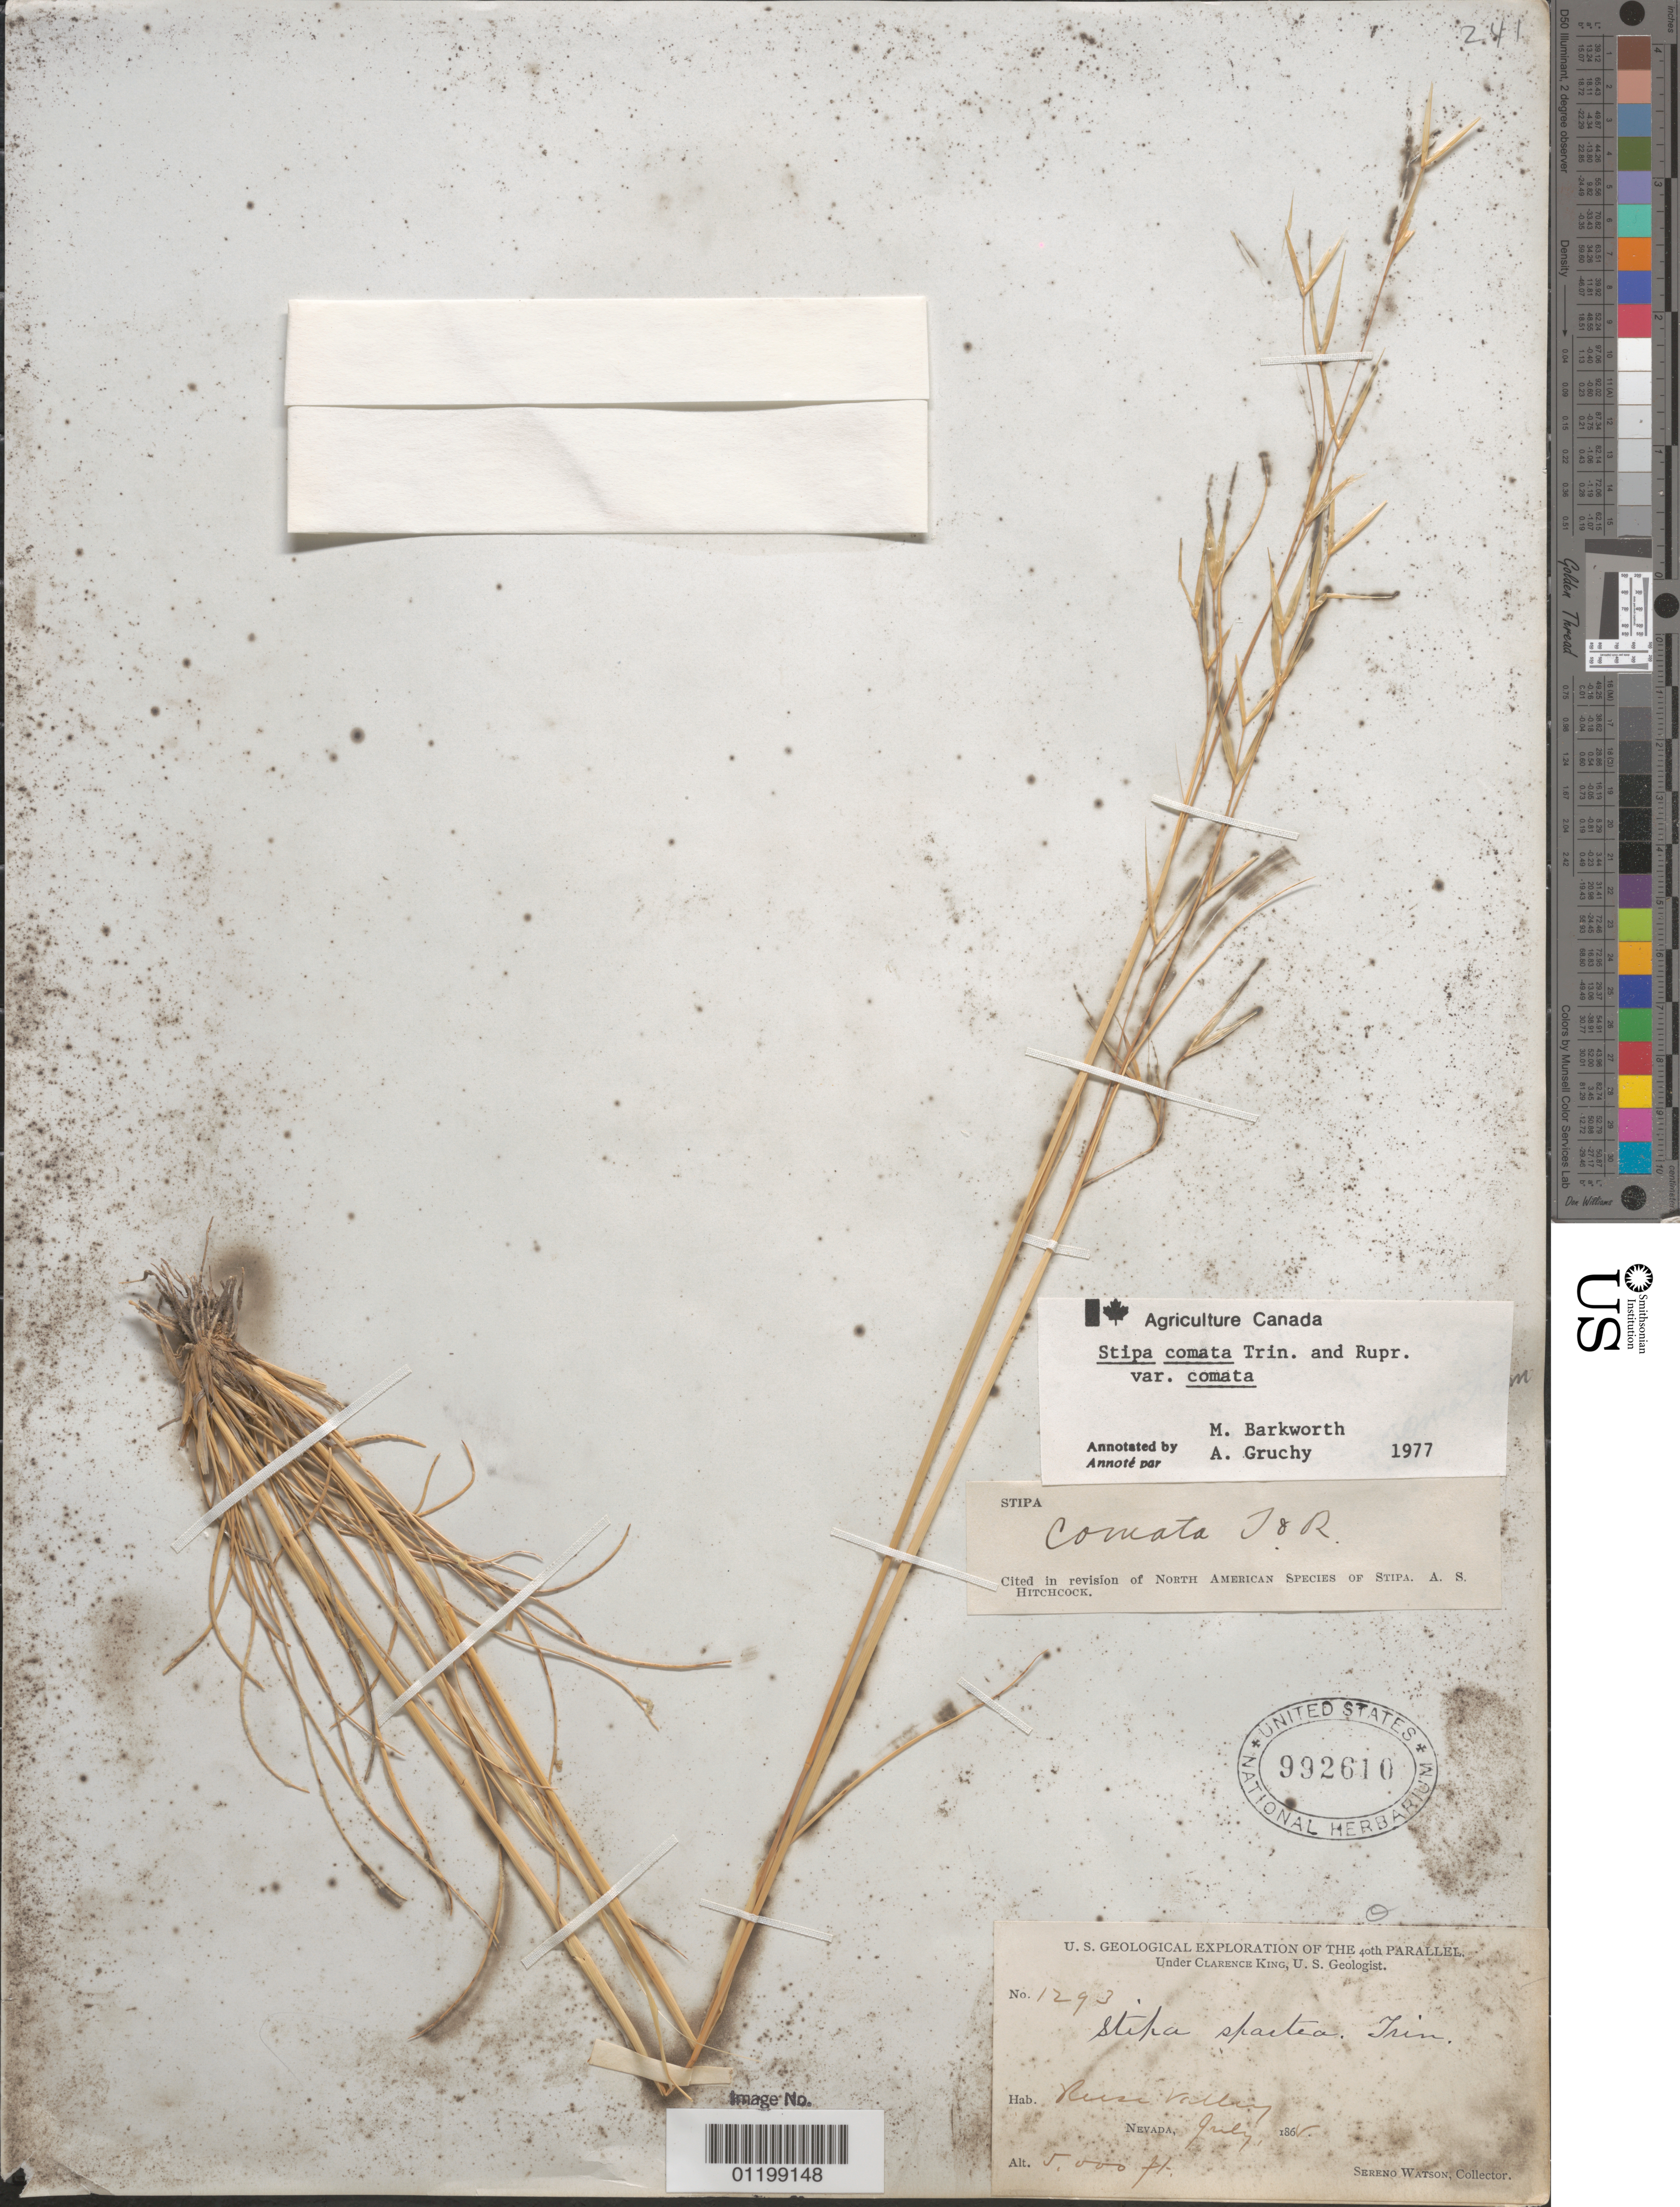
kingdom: Plantae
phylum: Tracheophyta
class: Liliopsida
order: Poales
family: Poaceae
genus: Stipa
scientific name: Stipa comata var. comata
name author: Trin. & Rupr.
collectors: S. Watson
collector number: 1293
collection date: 1868-07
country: United States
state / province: Nevada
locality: Reese Valley.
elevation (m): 1524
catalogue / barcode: US 992610